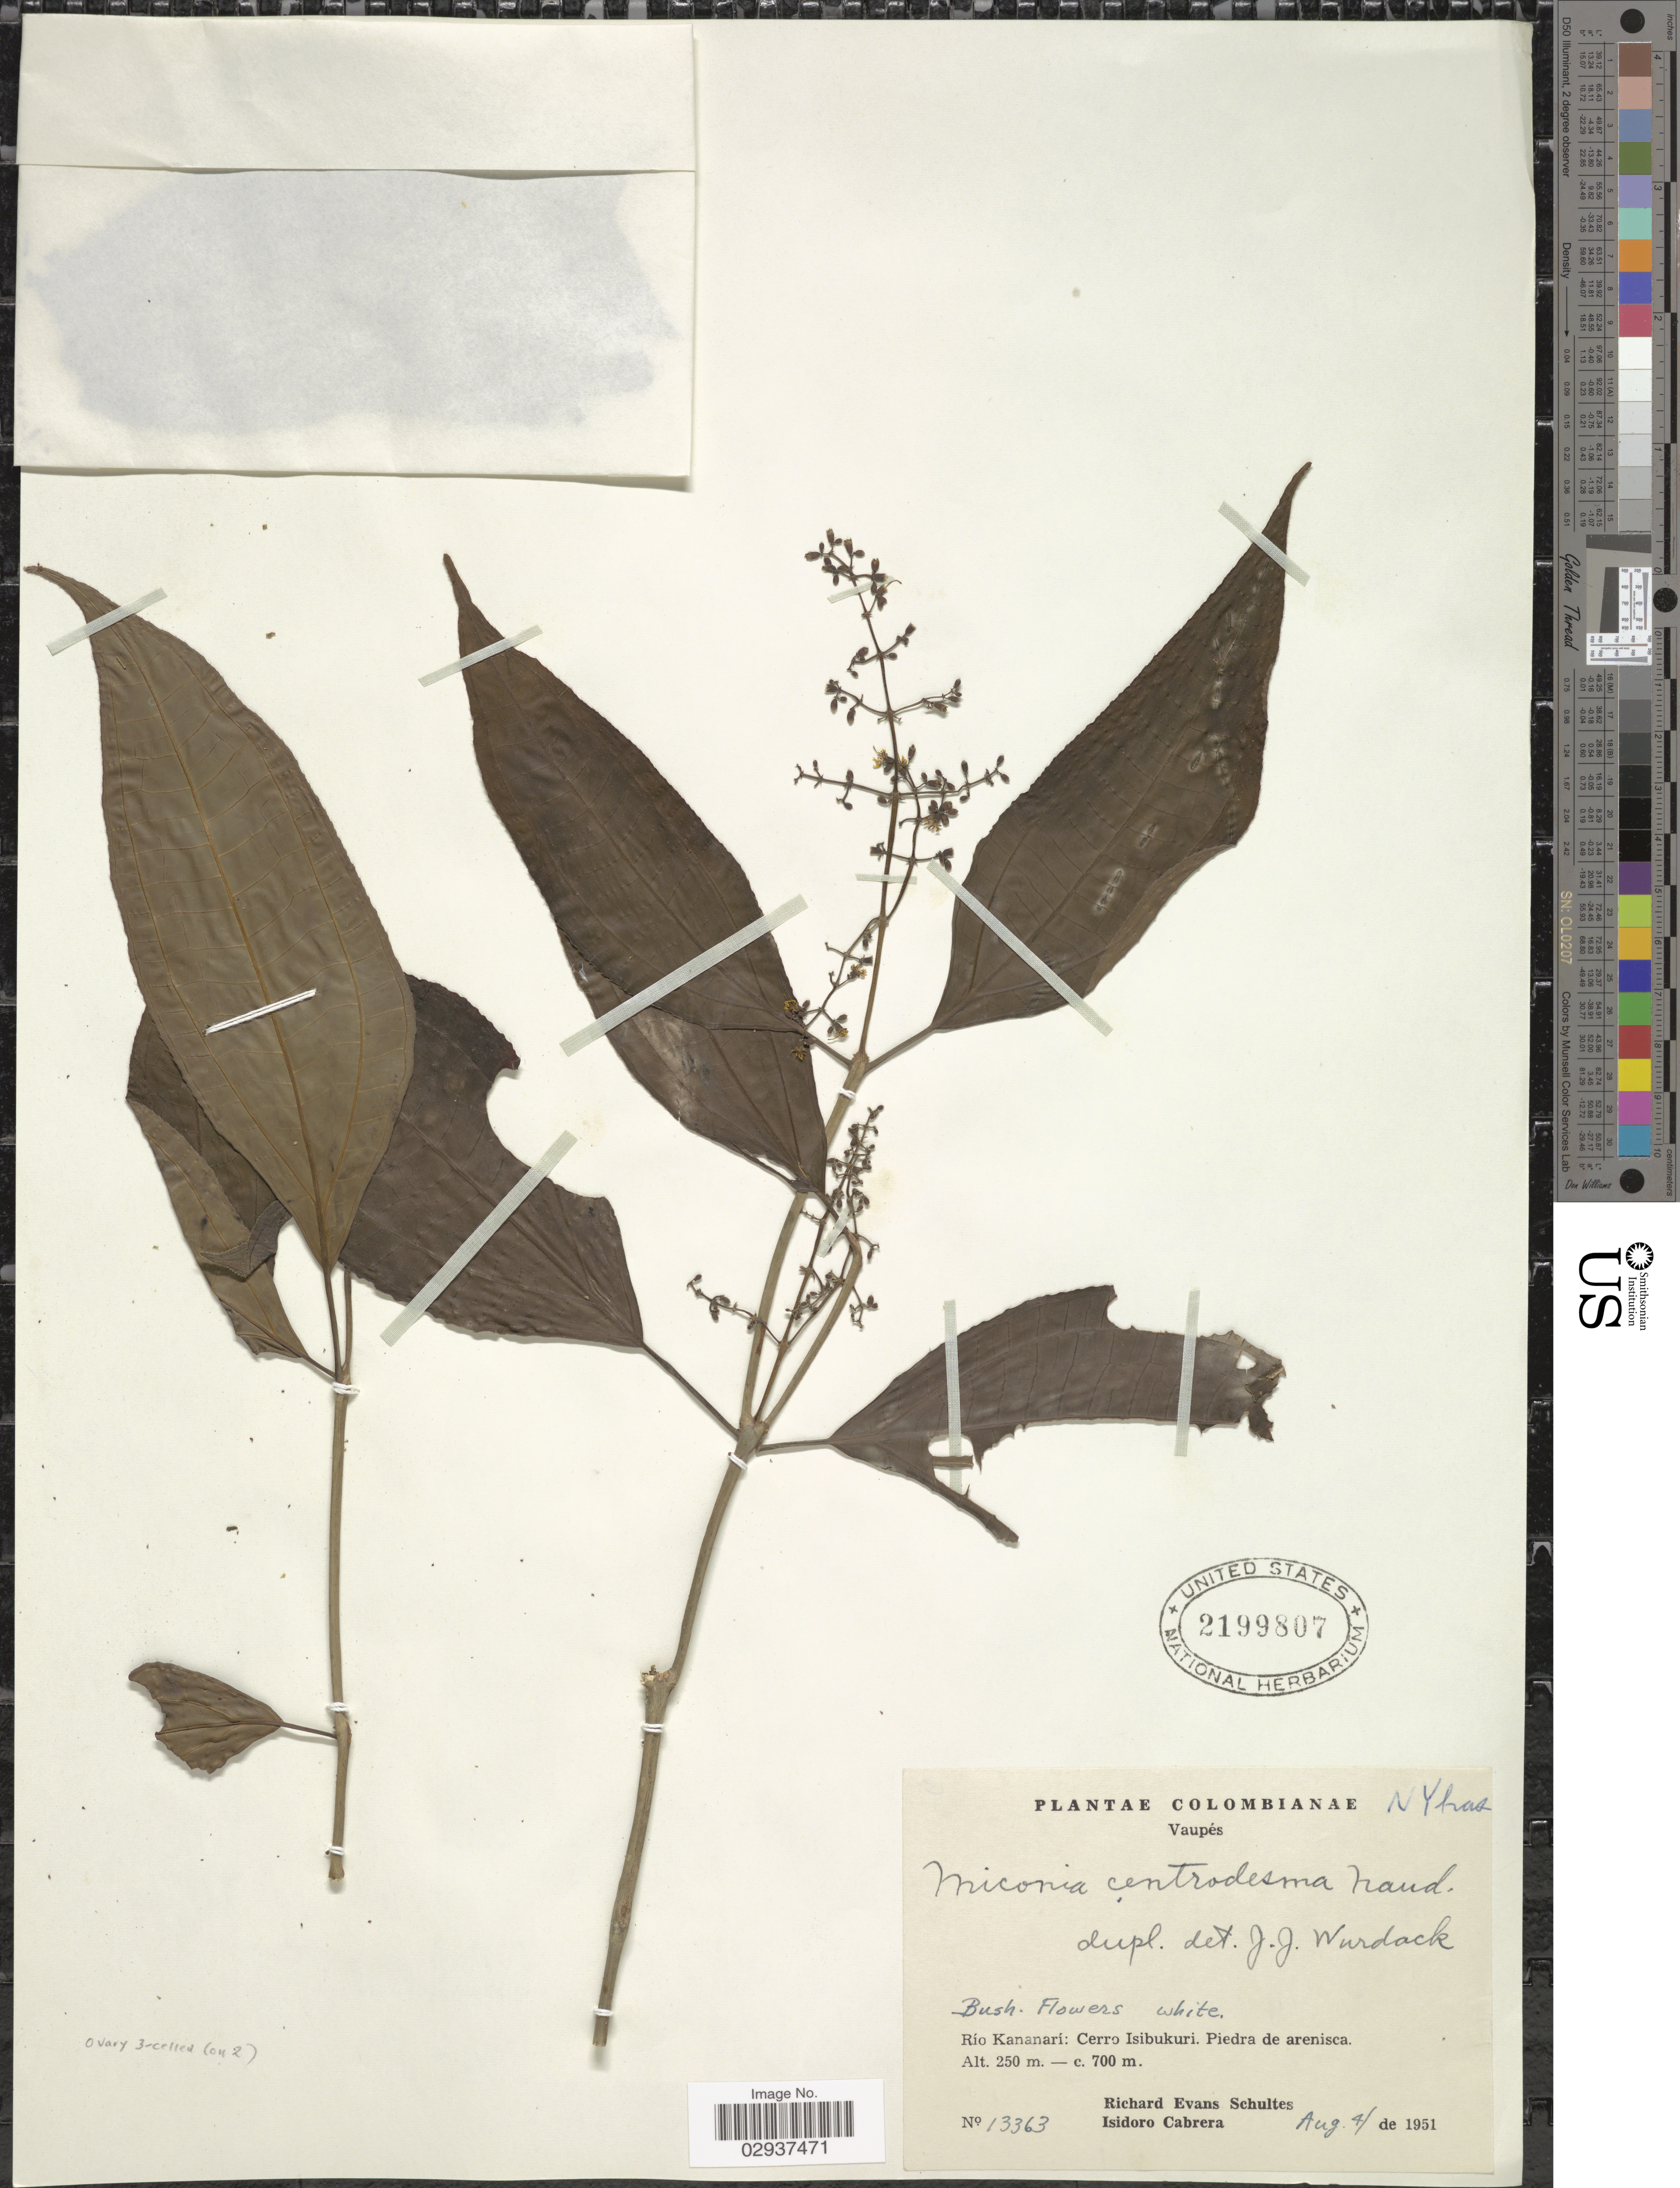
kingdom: Plantae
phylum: Tracheophyta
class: Magnoliopsida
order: Myrtales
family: Melastomataceae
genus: Miconia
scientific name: Miconia centrodesma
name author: Naudin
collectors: R. E. Schultes & I. Cabrera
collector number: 13363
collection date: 1951-08-04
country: Colombia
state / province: Vaupés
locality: Río Kananarí: Cerro Isibukuri. Piedra de arenisca.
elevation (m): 250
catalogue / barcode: US 2199807